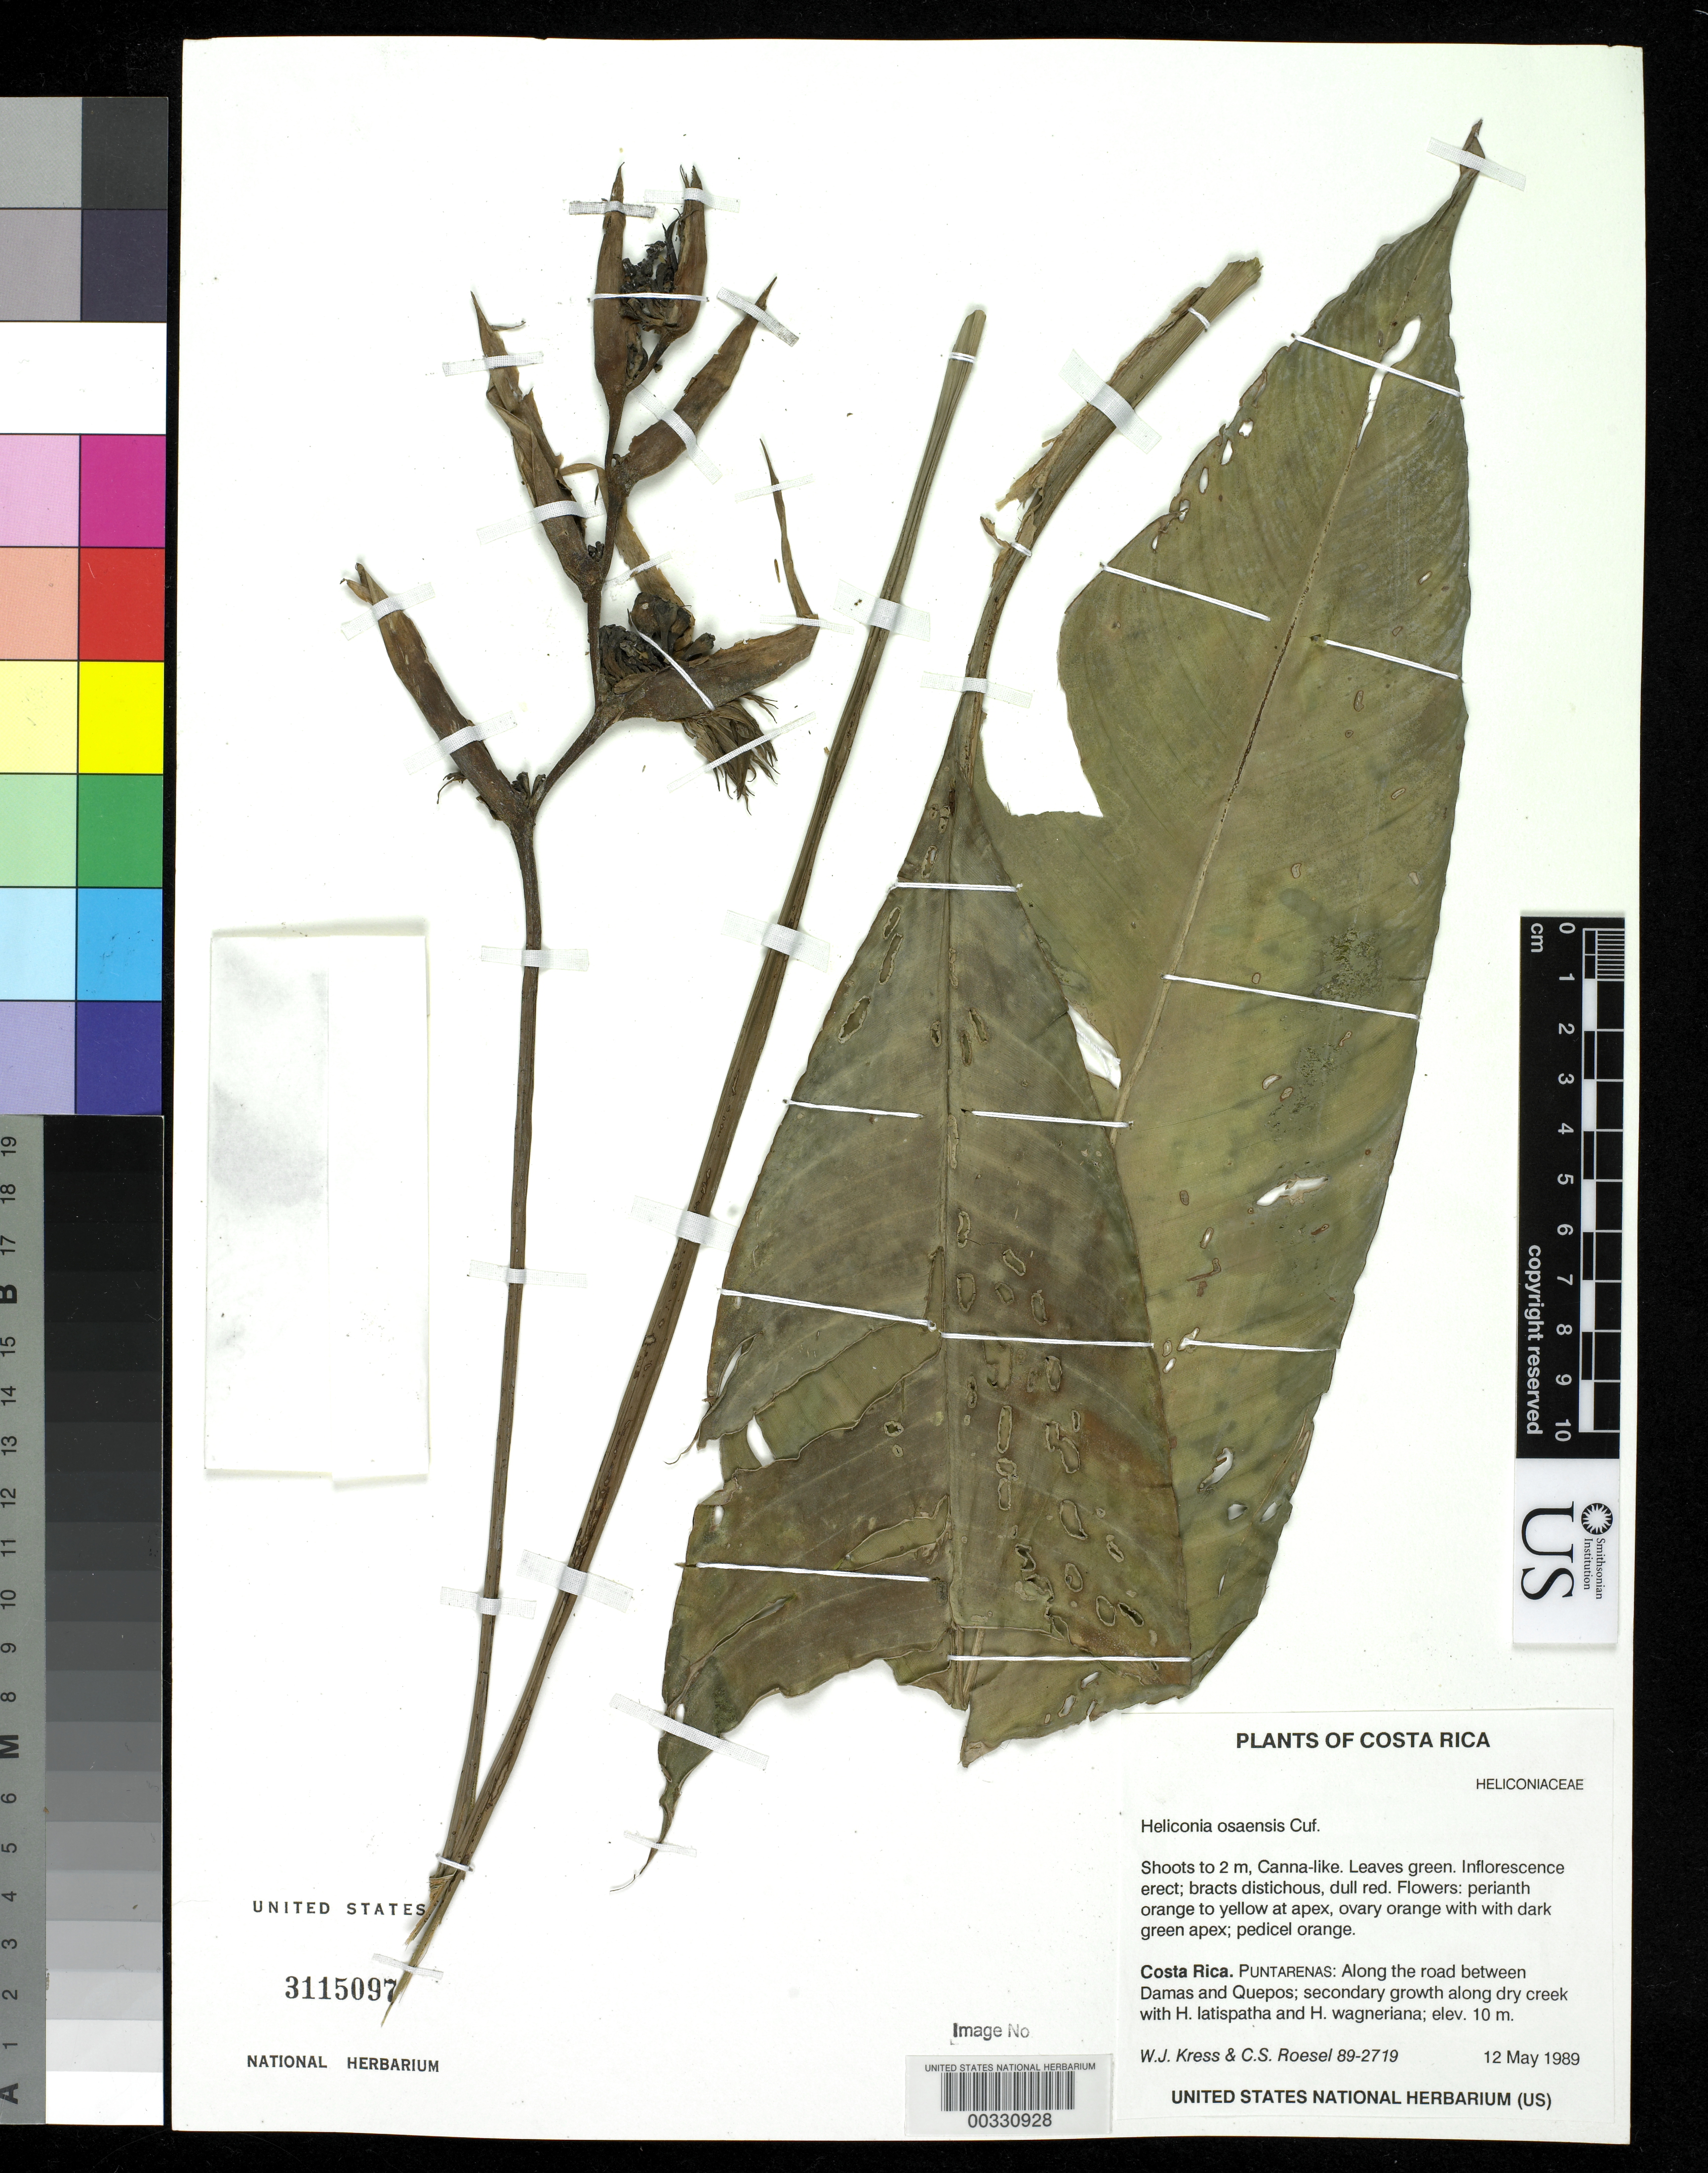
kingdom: Plantae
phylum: Tracheophyta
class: Liliopsida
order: Zingiberales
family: Heliconiaceae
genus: Heliconia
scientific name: Heliconia osaensis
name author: Cufod.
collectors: W. J. Kress & C. S. Roesel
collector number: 89-2719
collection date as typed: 12 May 1989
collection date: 1989-05-12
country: Costa Rica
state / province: Puntarenas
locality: Along road between damas and quepos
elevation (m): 10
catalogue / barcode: US 3115097